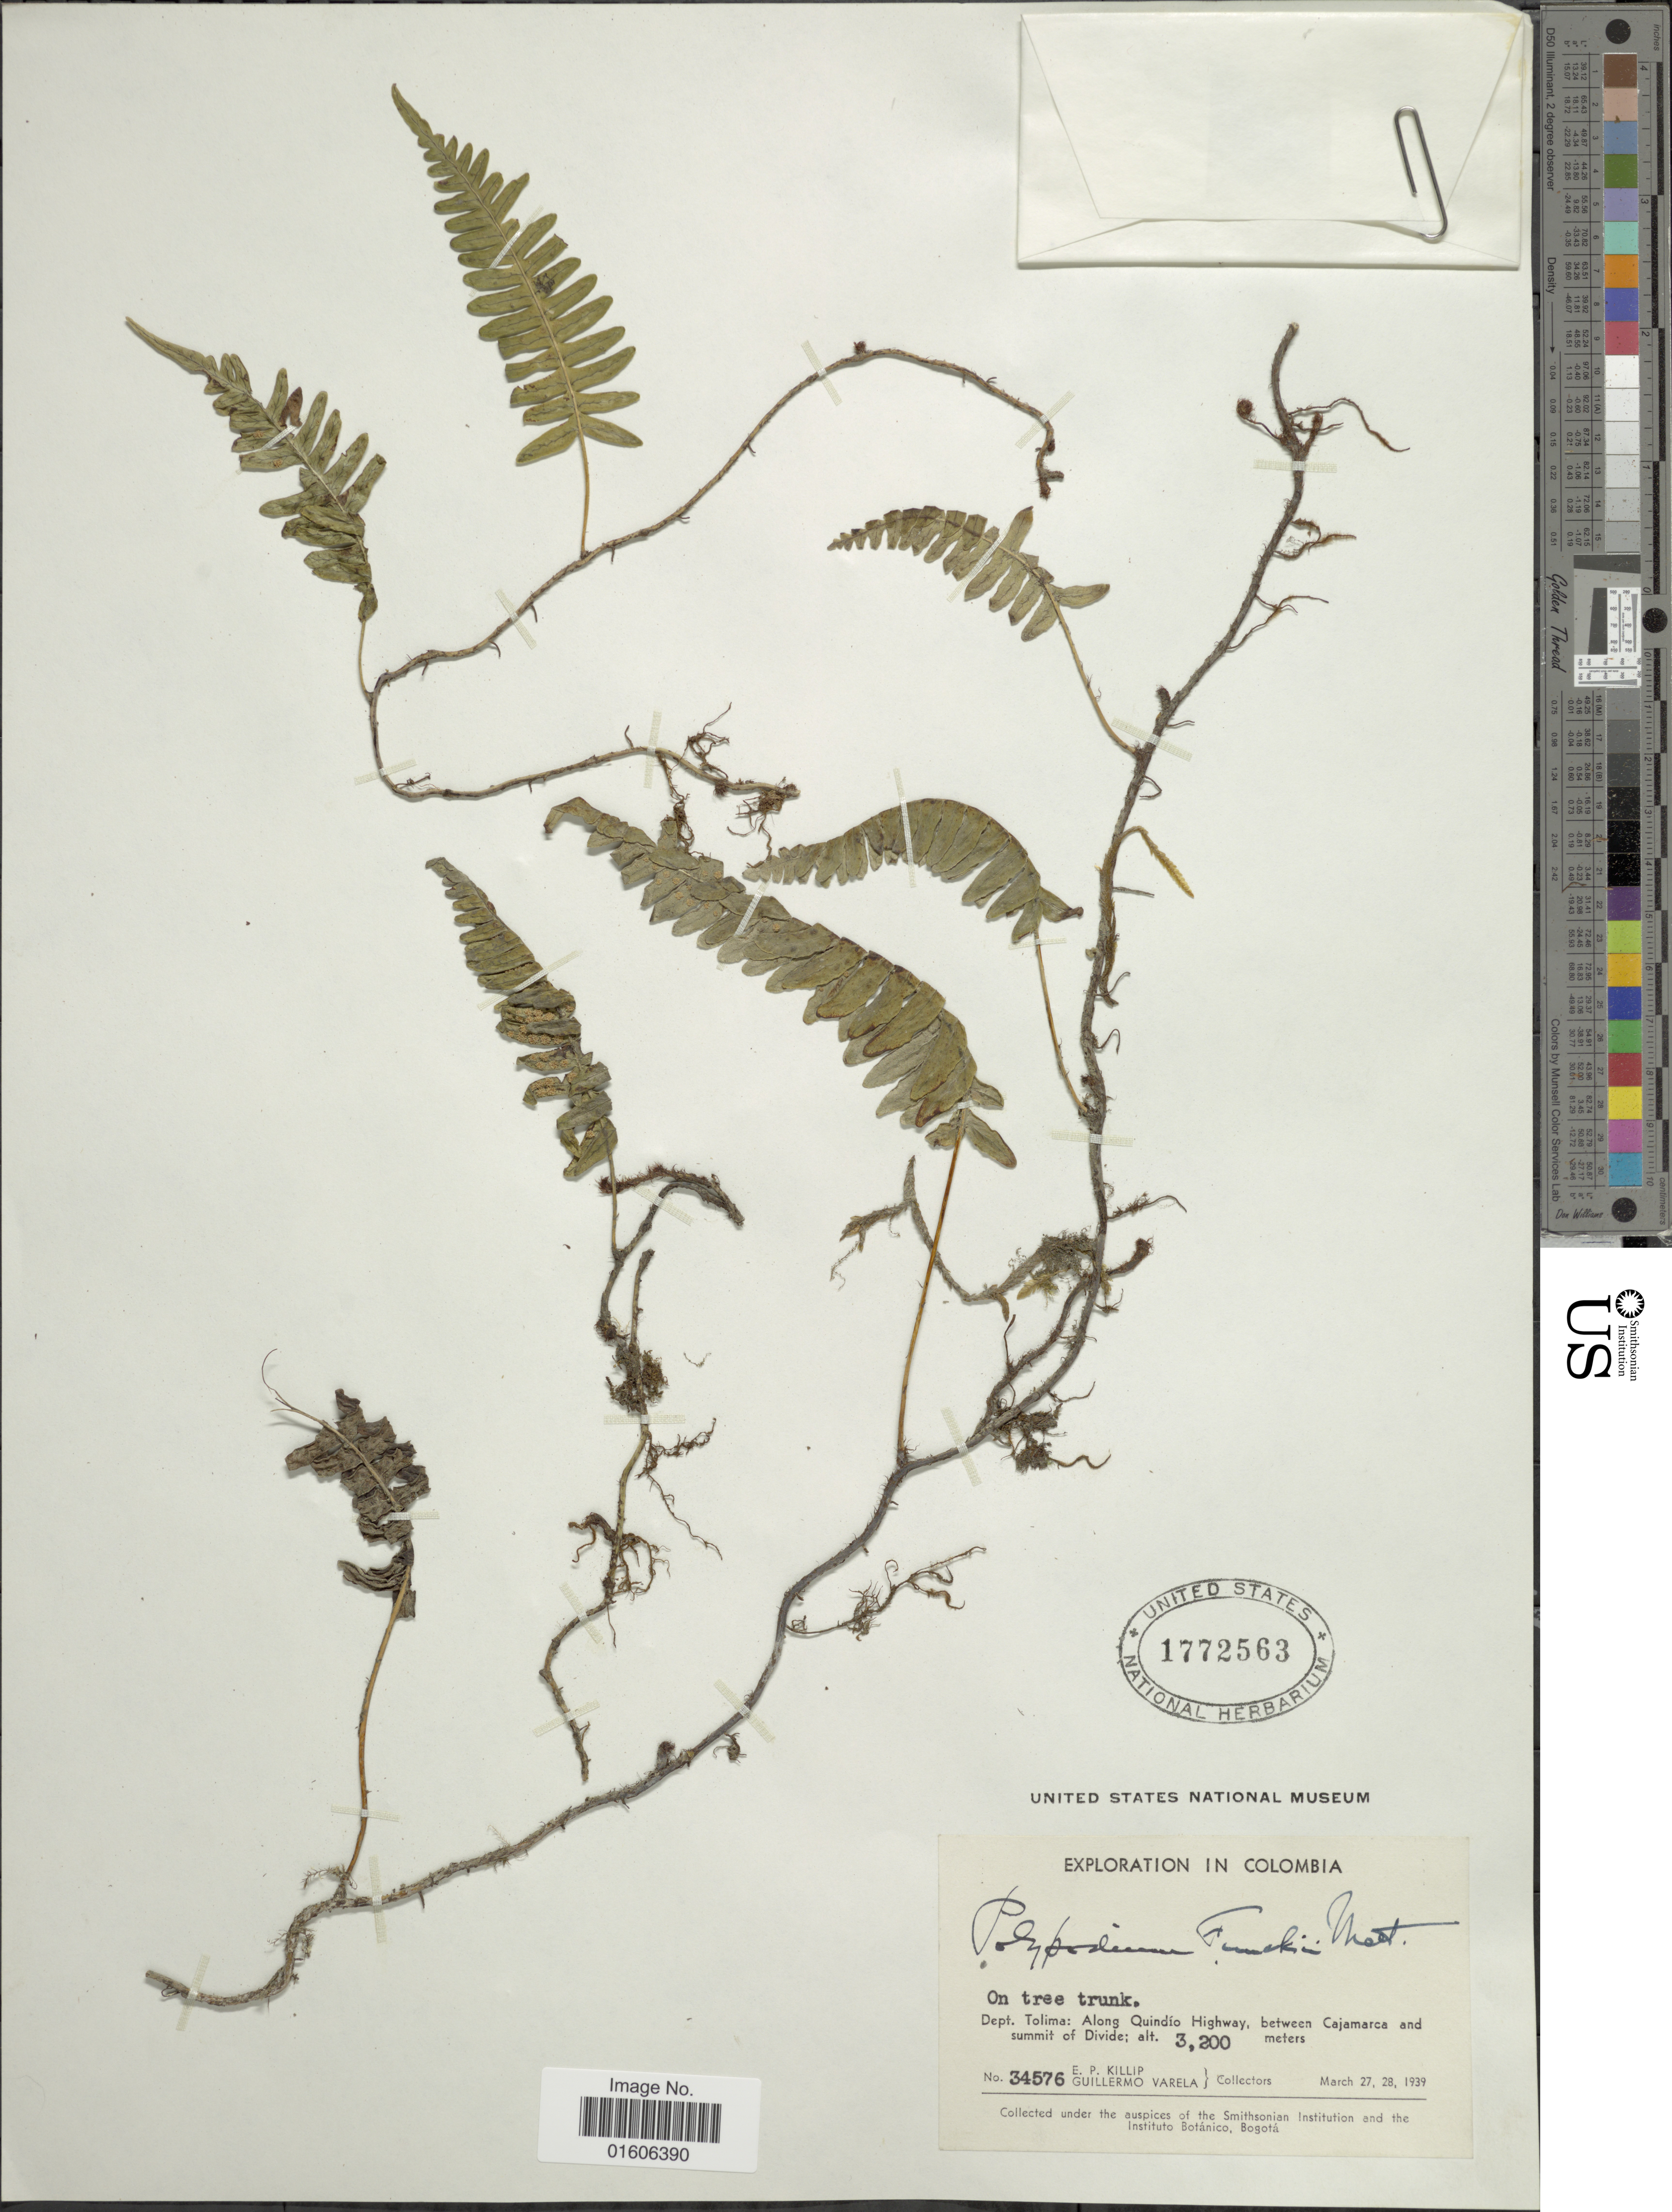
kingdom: Plantae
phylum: Tracheophyta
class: Polypodiopsida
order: Polypodiales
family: Polypodiaceae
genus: Serpocaulon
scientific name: Serpocaulon funckii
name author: (Mett.) A.R. Sm.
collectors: E. P. Killip & G. Varela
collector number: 34576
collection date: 1939-03-27/1939-03-28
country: Colombia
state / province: Tolima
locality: Dept. Tolima: Along Quindío Highway, between Cajamarca and summit of Divide.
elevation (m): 3200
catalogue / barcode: US 1772563